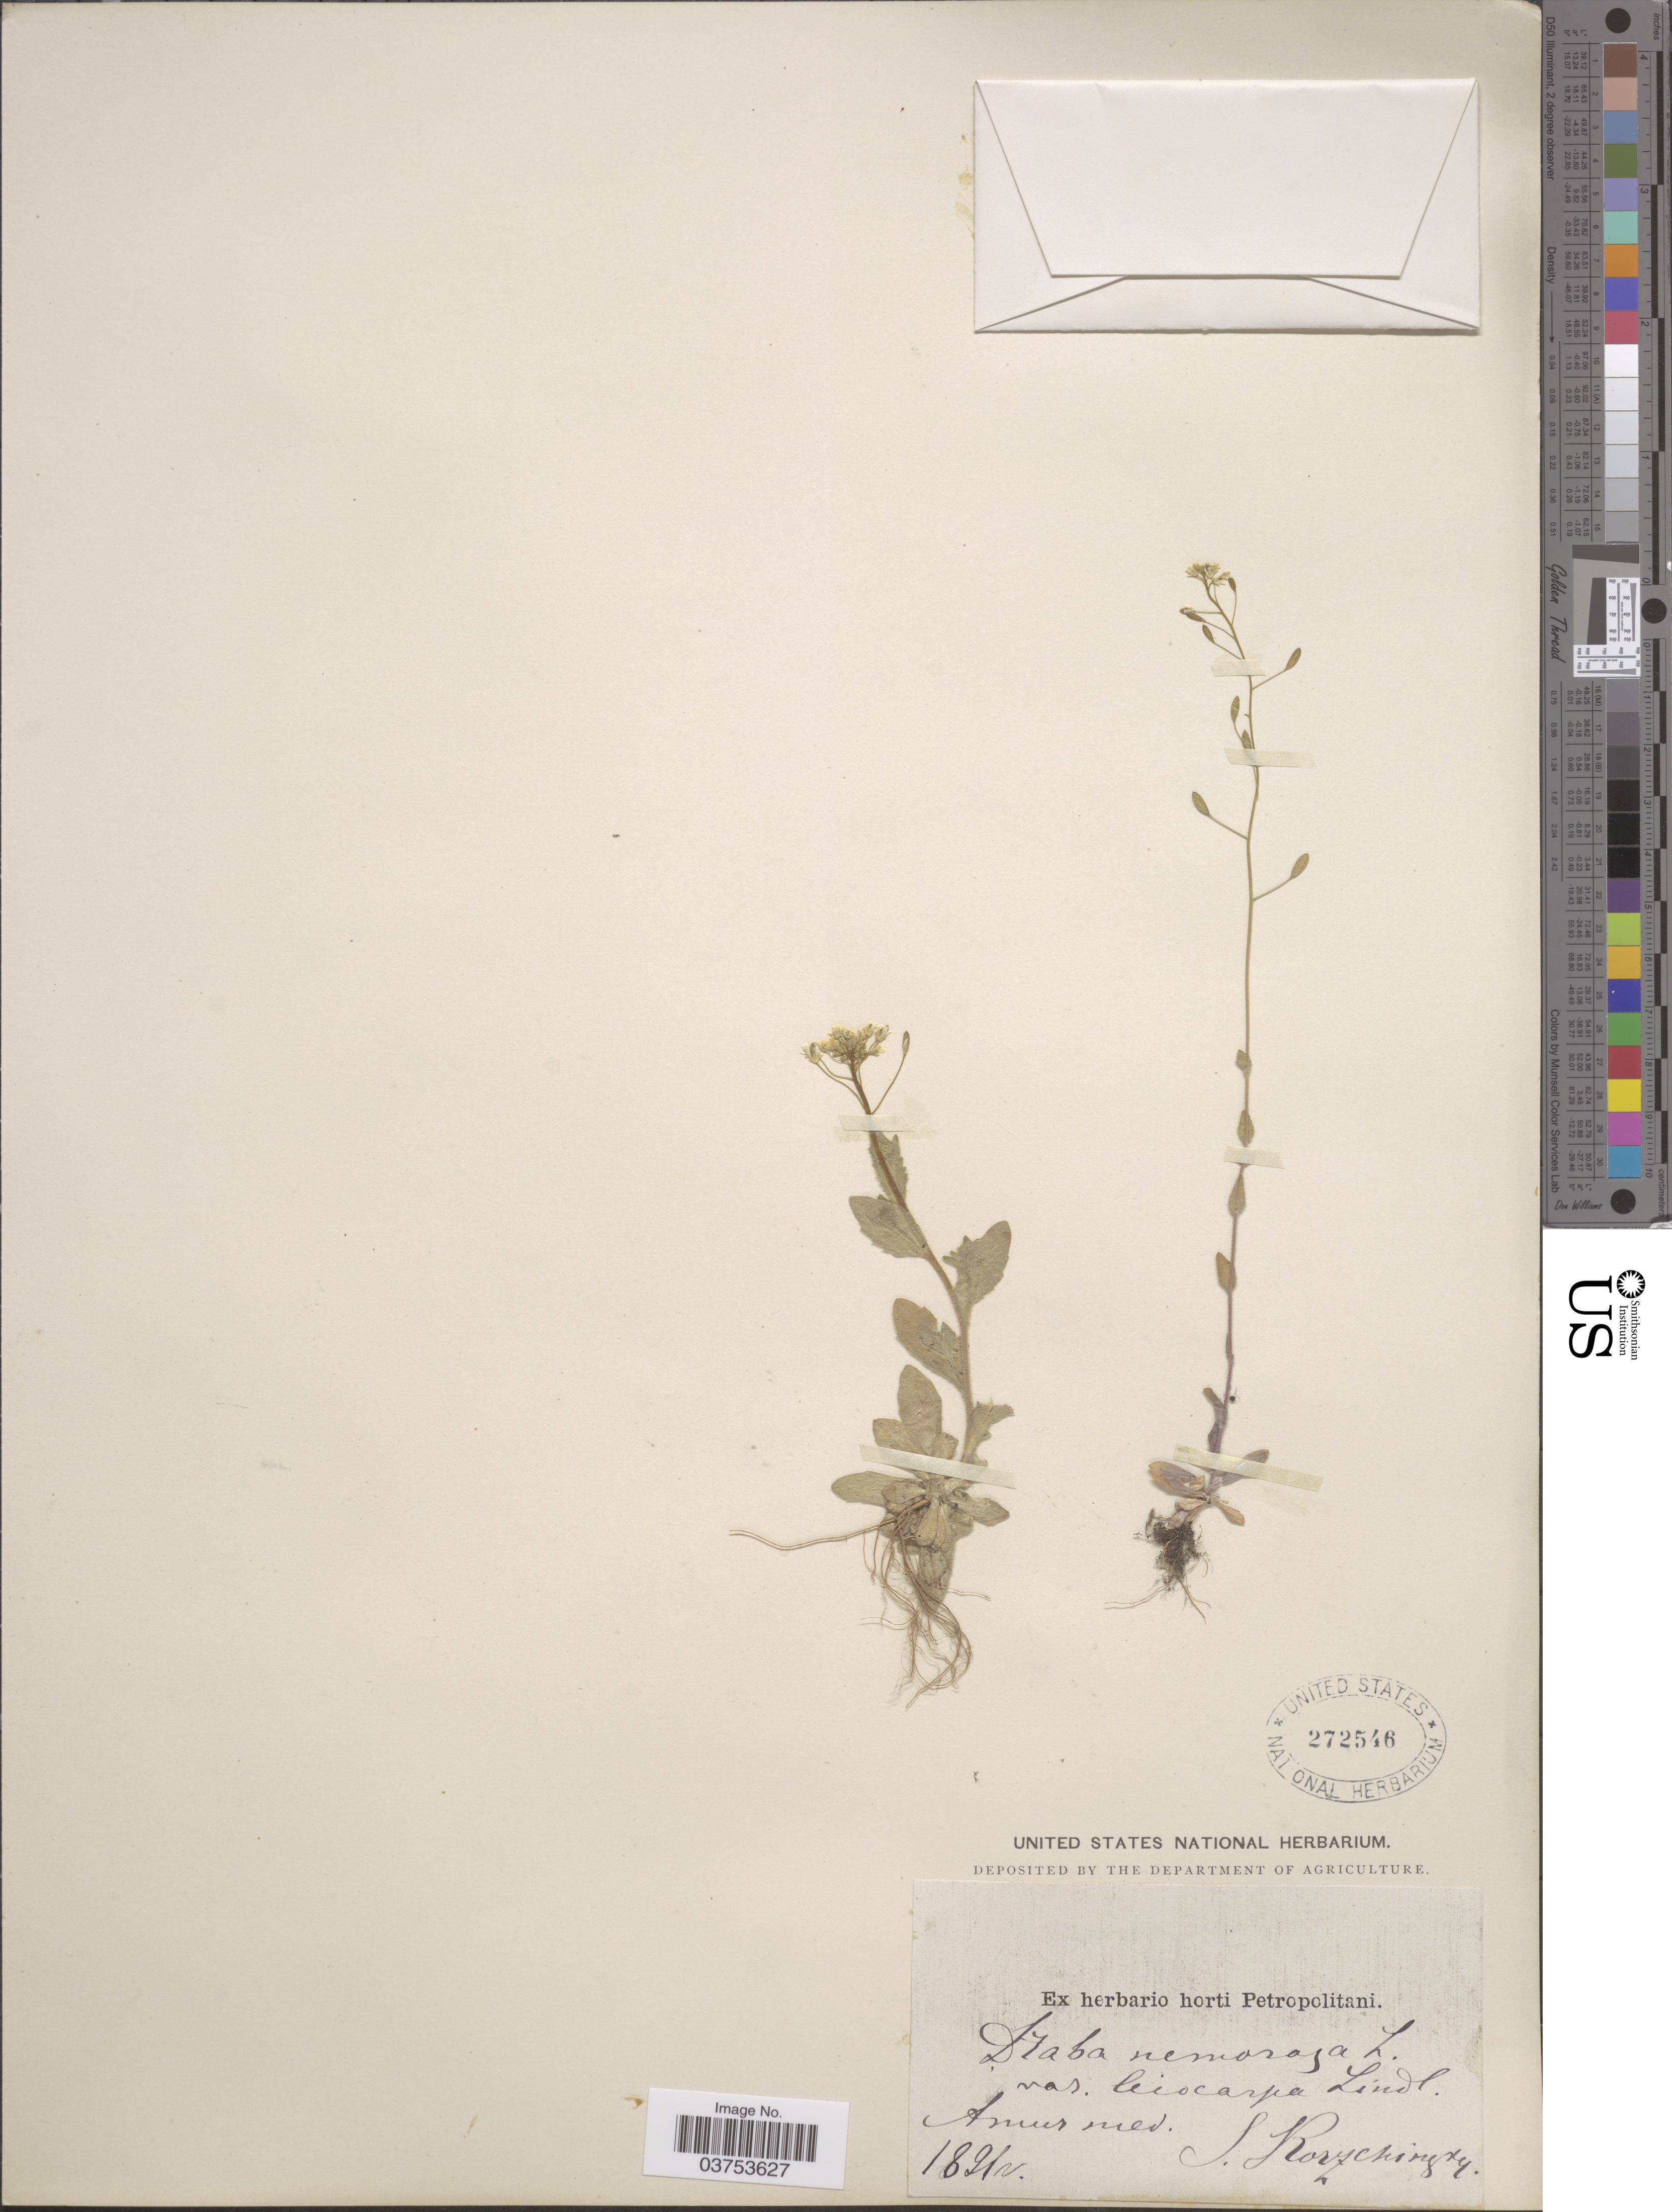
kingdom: Plantae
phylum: Tracheophyta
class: Magnoliopsida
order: Brassicales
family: Brassicaceae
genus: Draba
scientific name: Draba nemorosa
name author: L.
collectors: S. Korzchinsky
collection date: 1821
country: Russian Federation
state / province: Amur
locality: Amur med.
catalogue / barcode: US 272546